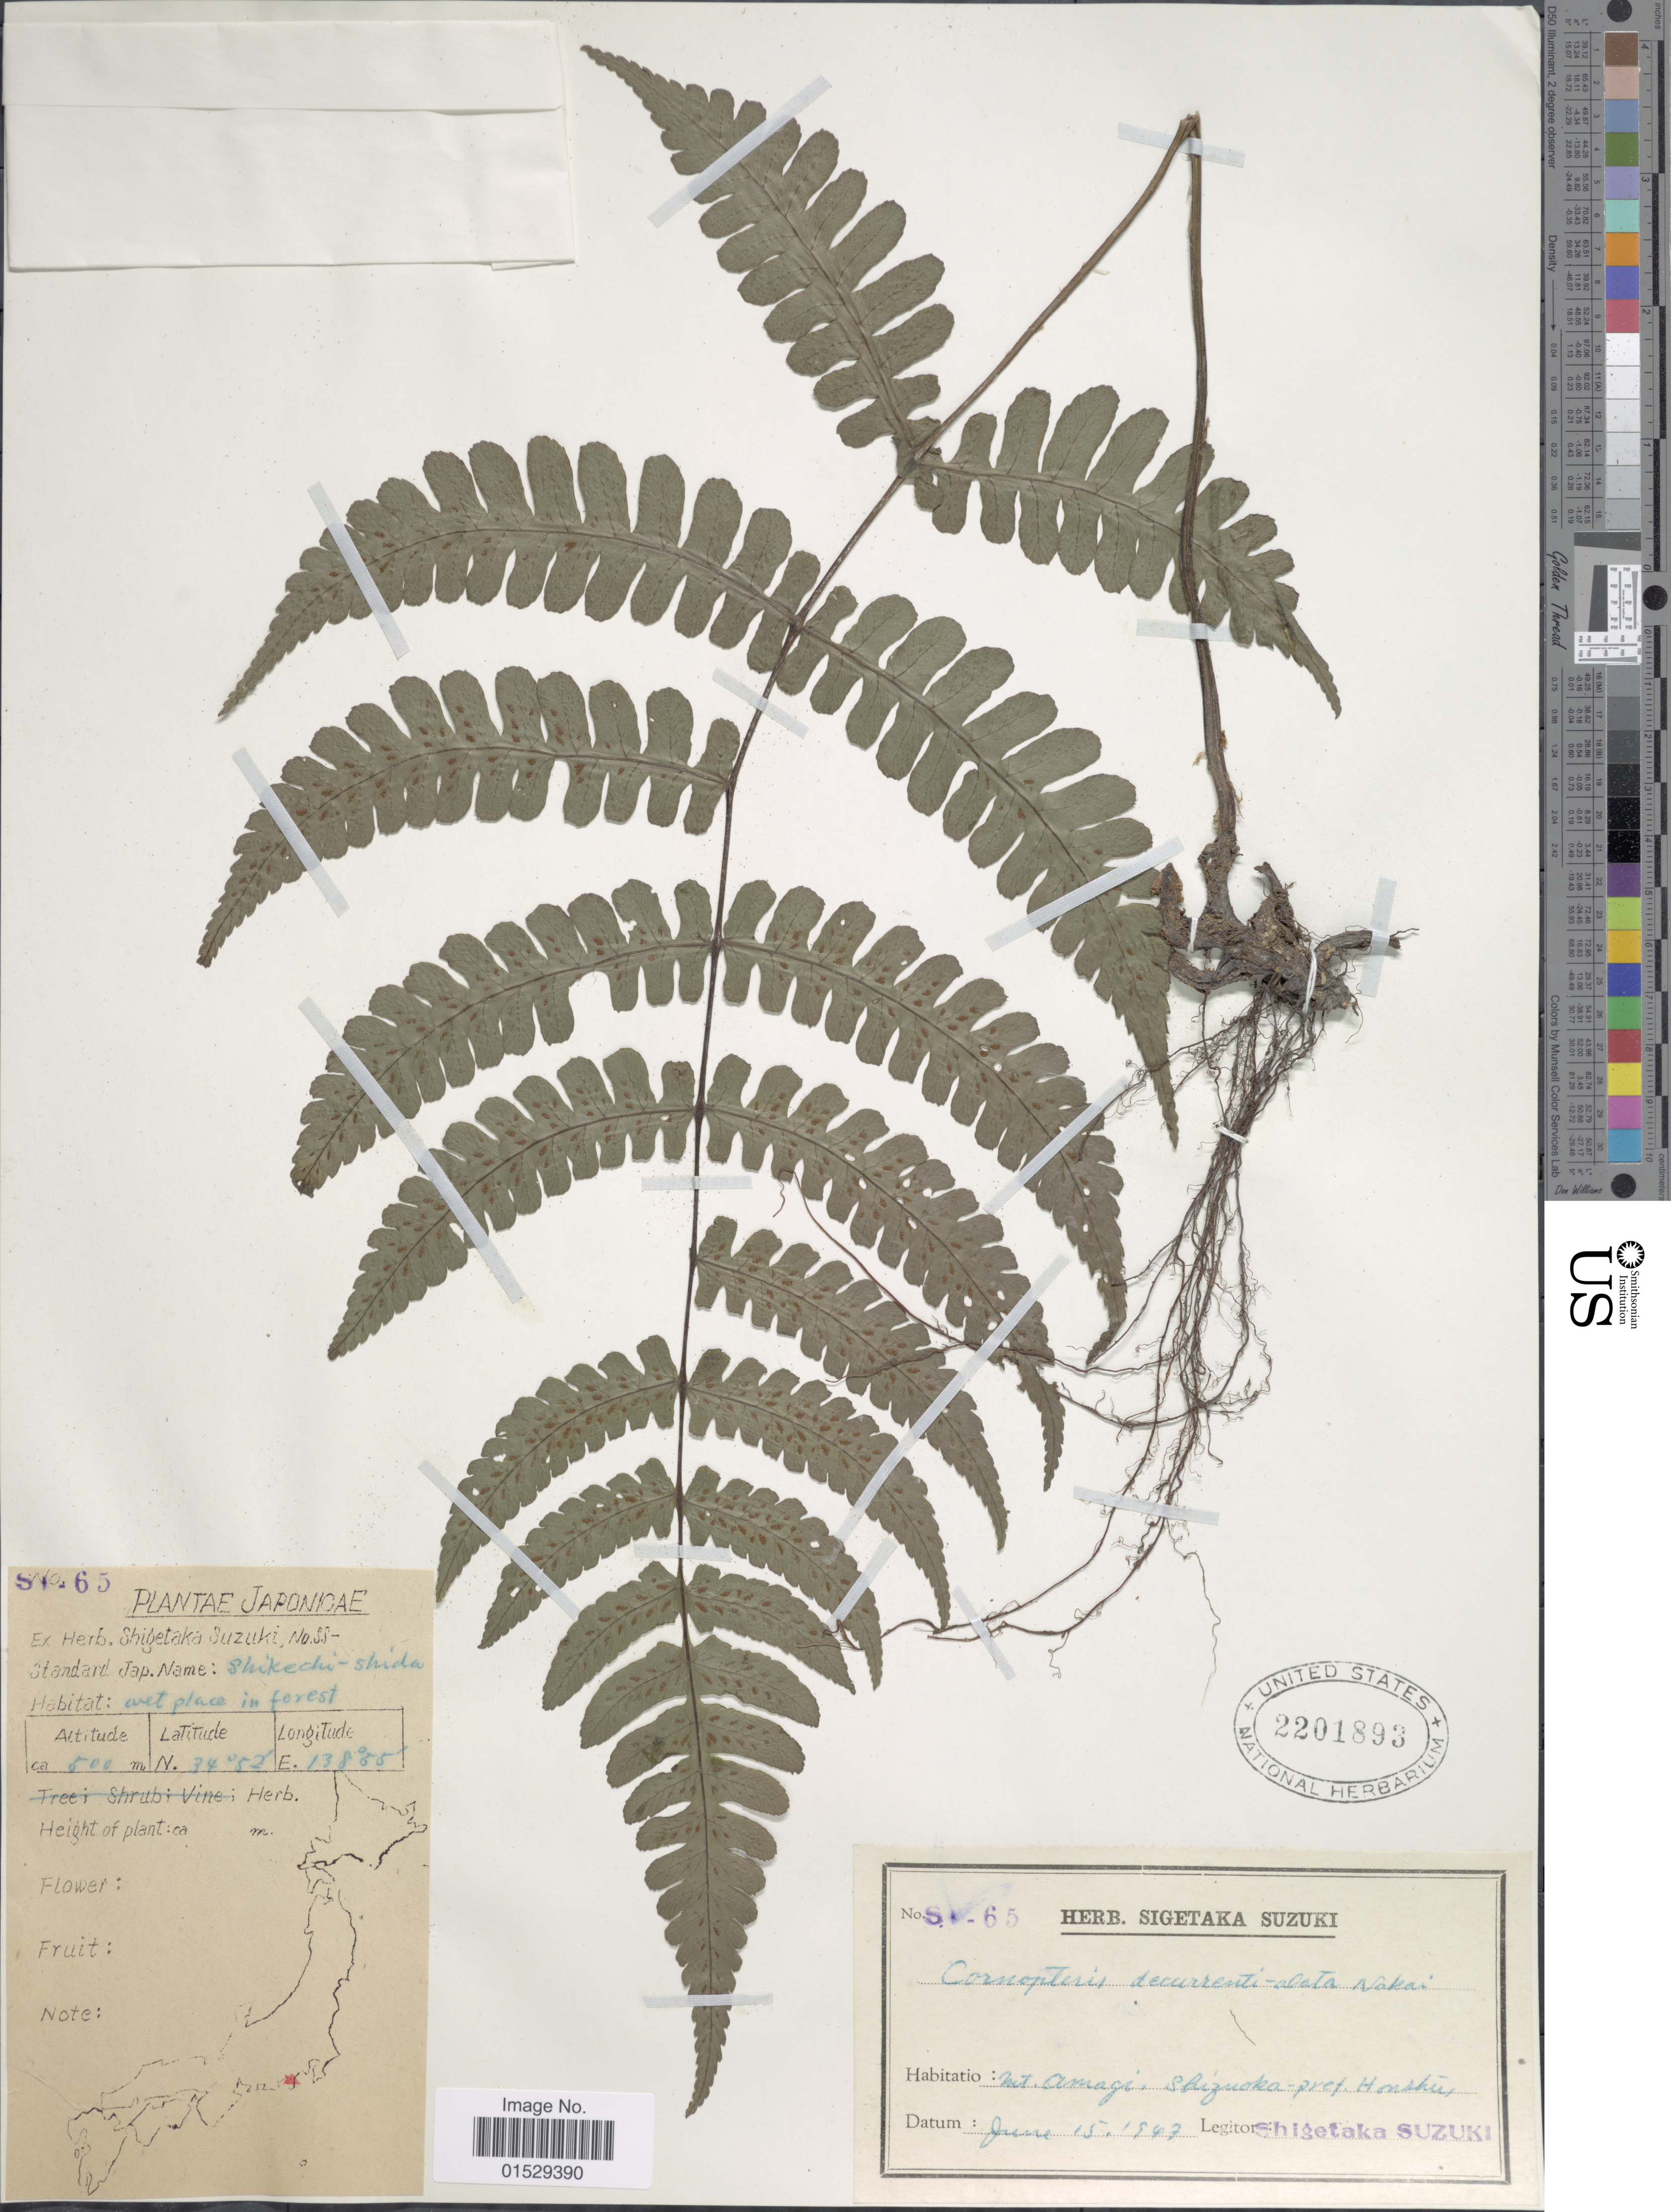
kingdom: Plantae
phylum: Tracheophyta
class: Polypodiopsida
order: Polypodiales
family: Athyriaceae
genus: Cornopteris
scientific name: Cornopteris decurrentialata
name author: (Hook.) Nakai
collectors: S. Suzuki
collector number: S-65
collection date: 1947-06-15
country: Japan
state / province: Sizuoka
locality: Japonicae, Mt. Amagi, Shizuoka-pref. Honshu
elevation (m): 500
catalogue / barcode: US 2201893